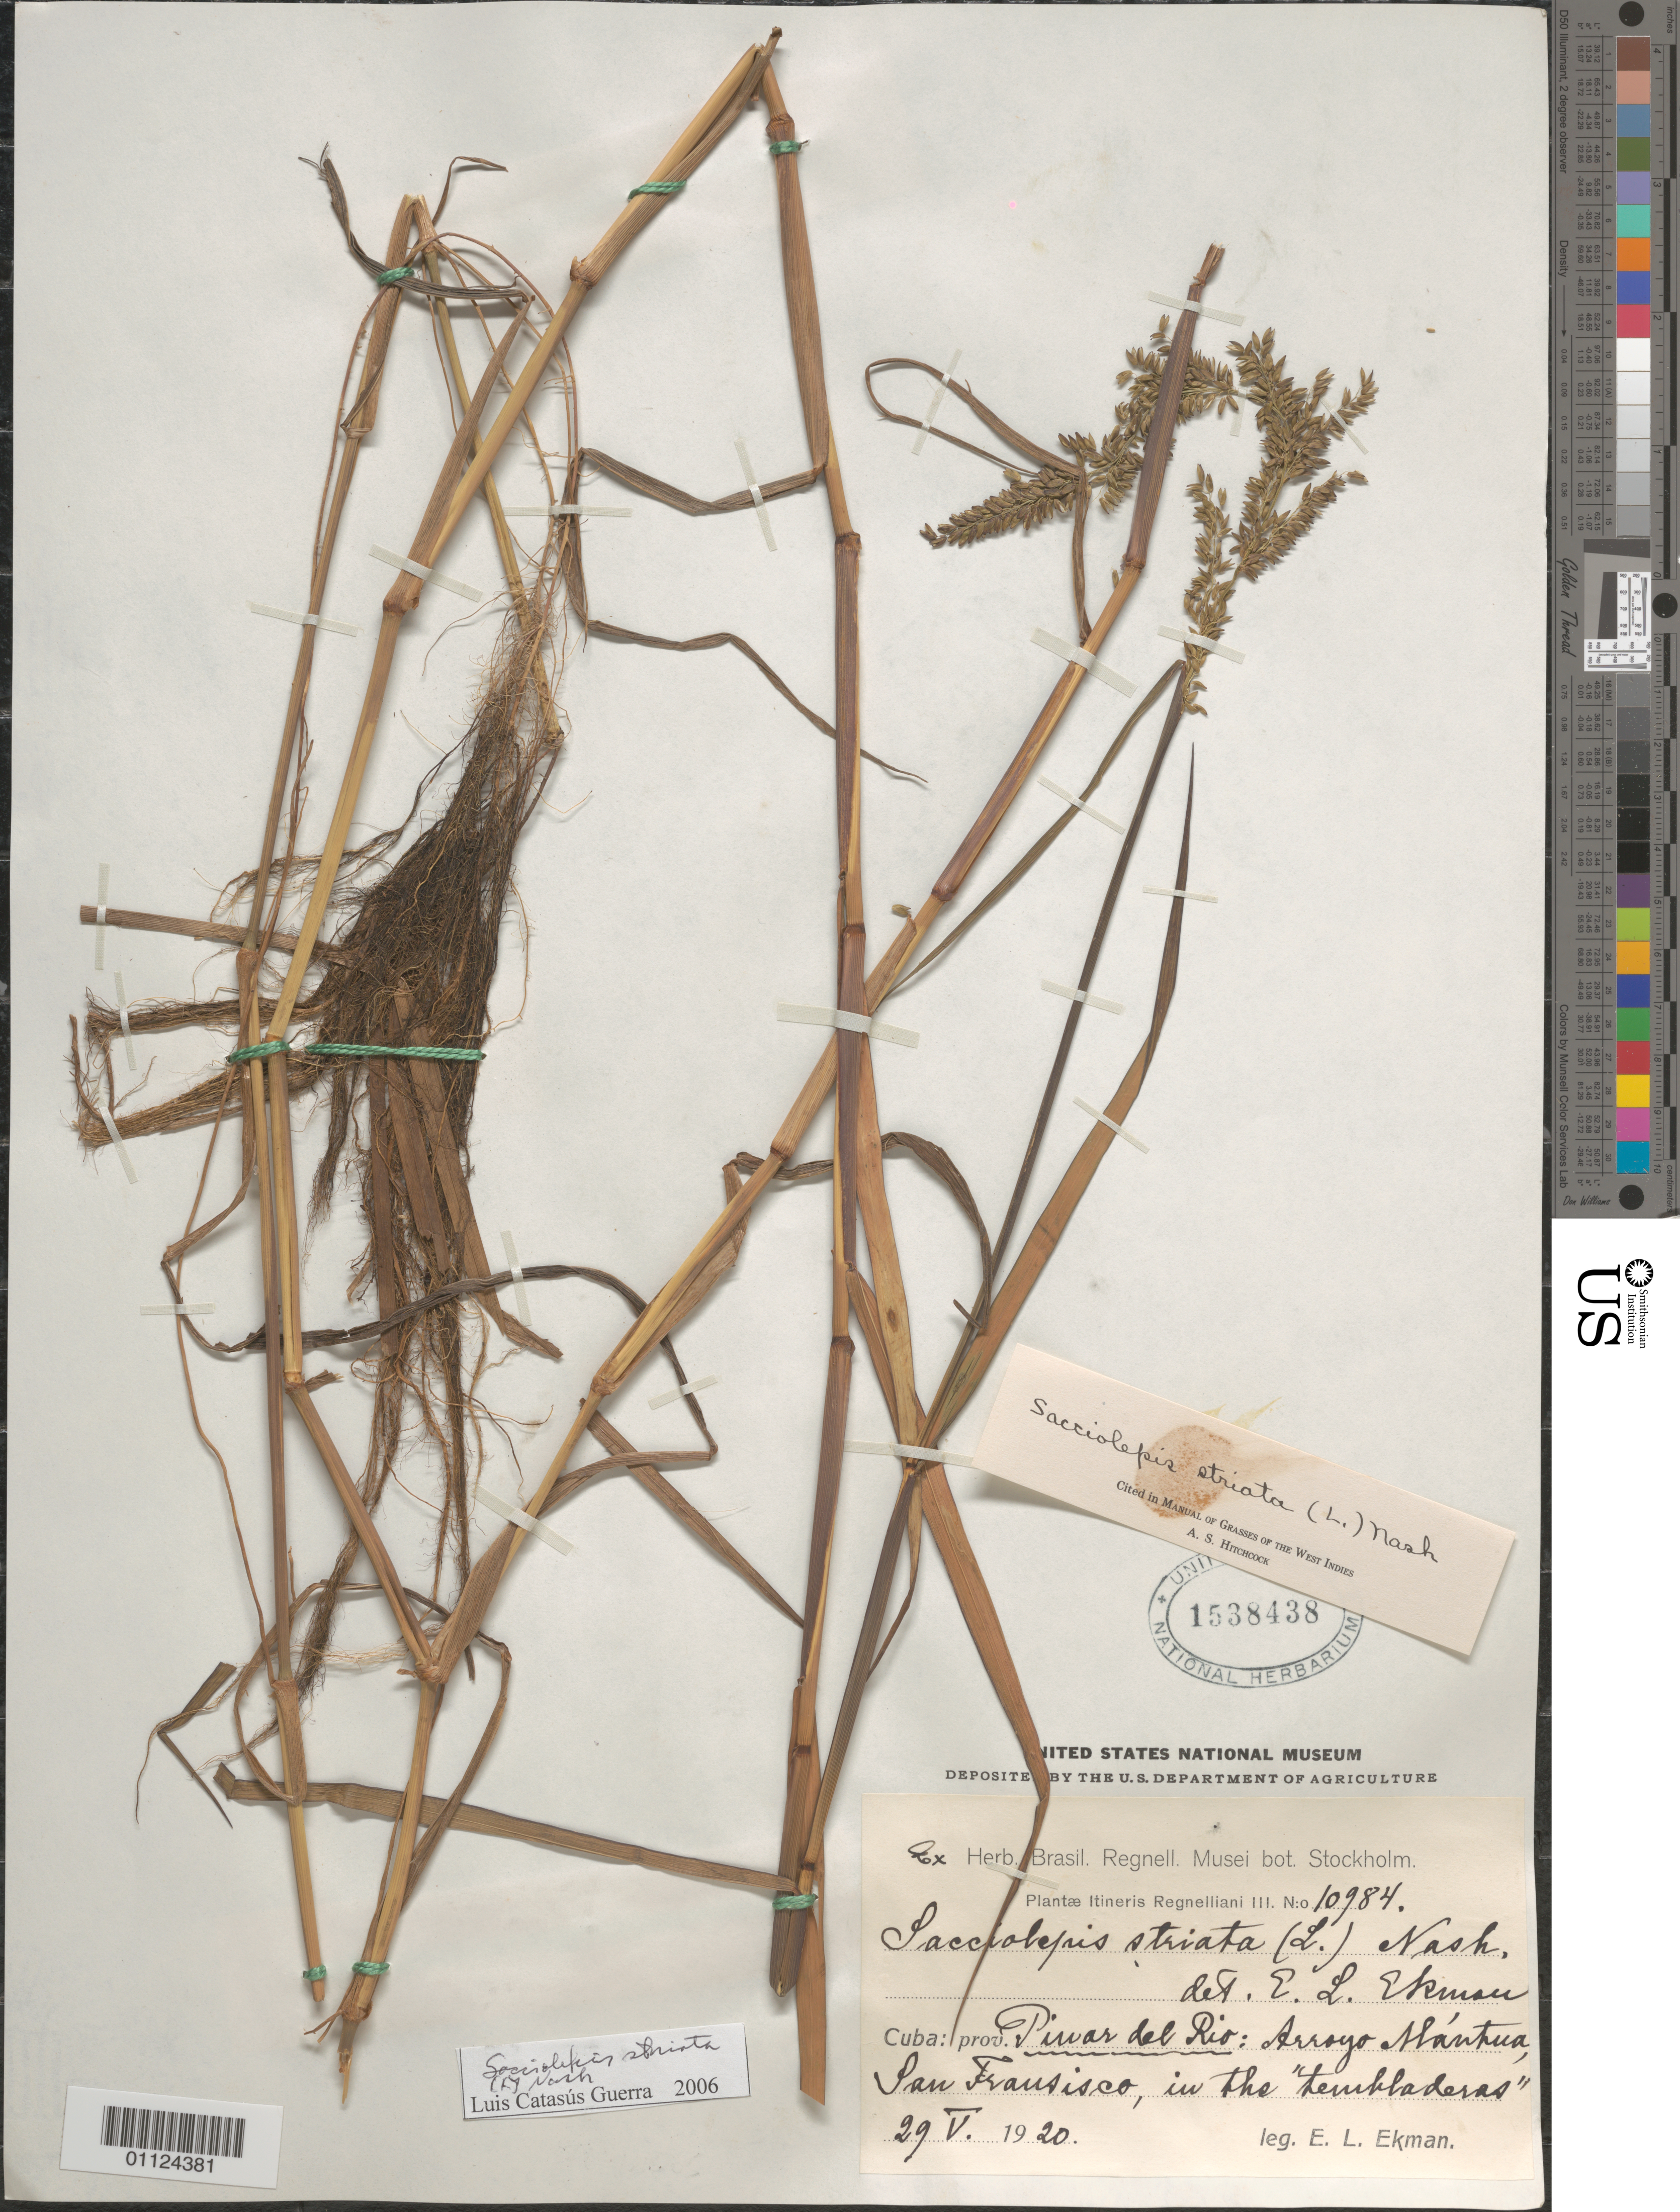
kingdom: Plantae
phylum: Tracheophyta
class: Liliopsida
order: Poales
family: Poaceae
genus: Sacciolepis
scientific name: Sacciolepis striata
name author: (L.) Nash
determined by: Catasús Guerra, L. J.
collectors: E. L. Ekman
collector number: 10984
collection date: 1920-05-29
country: Cuba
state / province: Pinar del Rio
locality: Arroyo Hántua, San Francisco.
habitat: In the "tembladeras".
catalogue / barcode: US 1538438